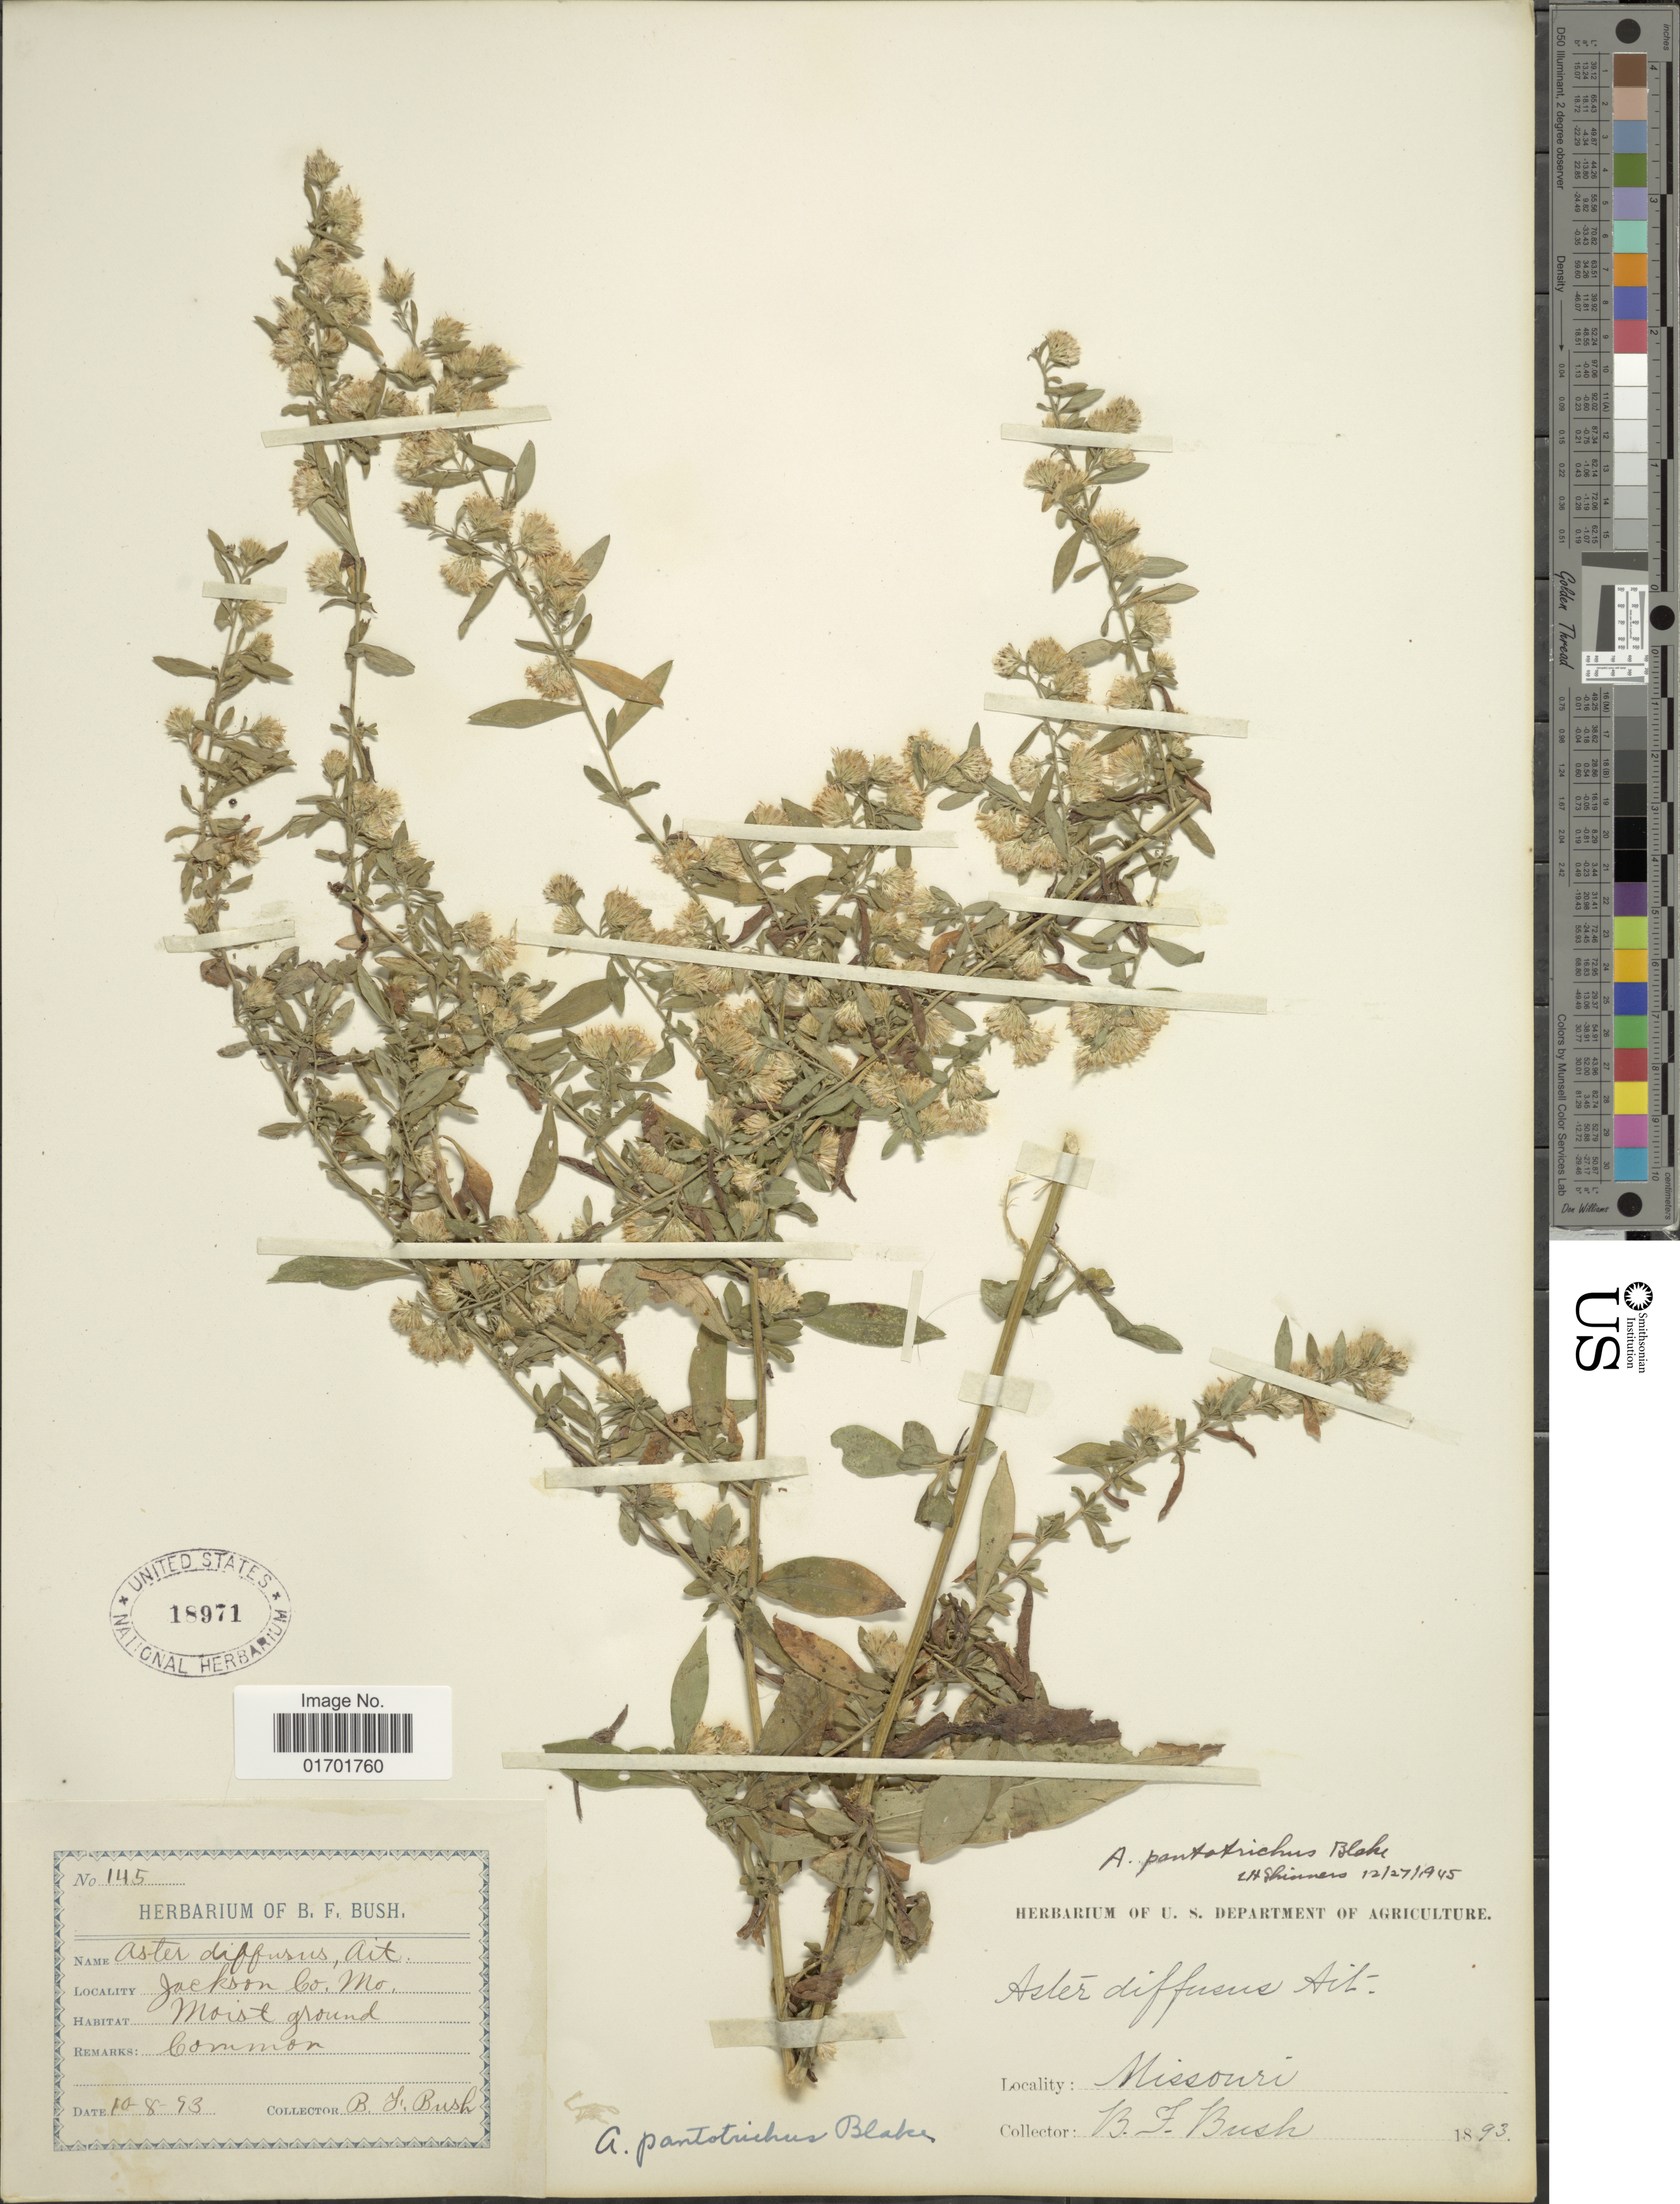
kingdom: Plantae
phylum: Tracheophyta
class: Magnoliopsida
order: Asterales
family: Asteraceae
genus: Symphyotrichum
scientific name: Symphyotrichum ontarionis var. ontarionis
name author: (Wiegand) G.L. Nesom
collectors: B. F. Bush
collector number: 145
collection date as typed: Transcribed d/m/y: 10/8/93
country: United States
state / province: Missouri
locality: Jackson Co.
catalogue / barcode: US 18971